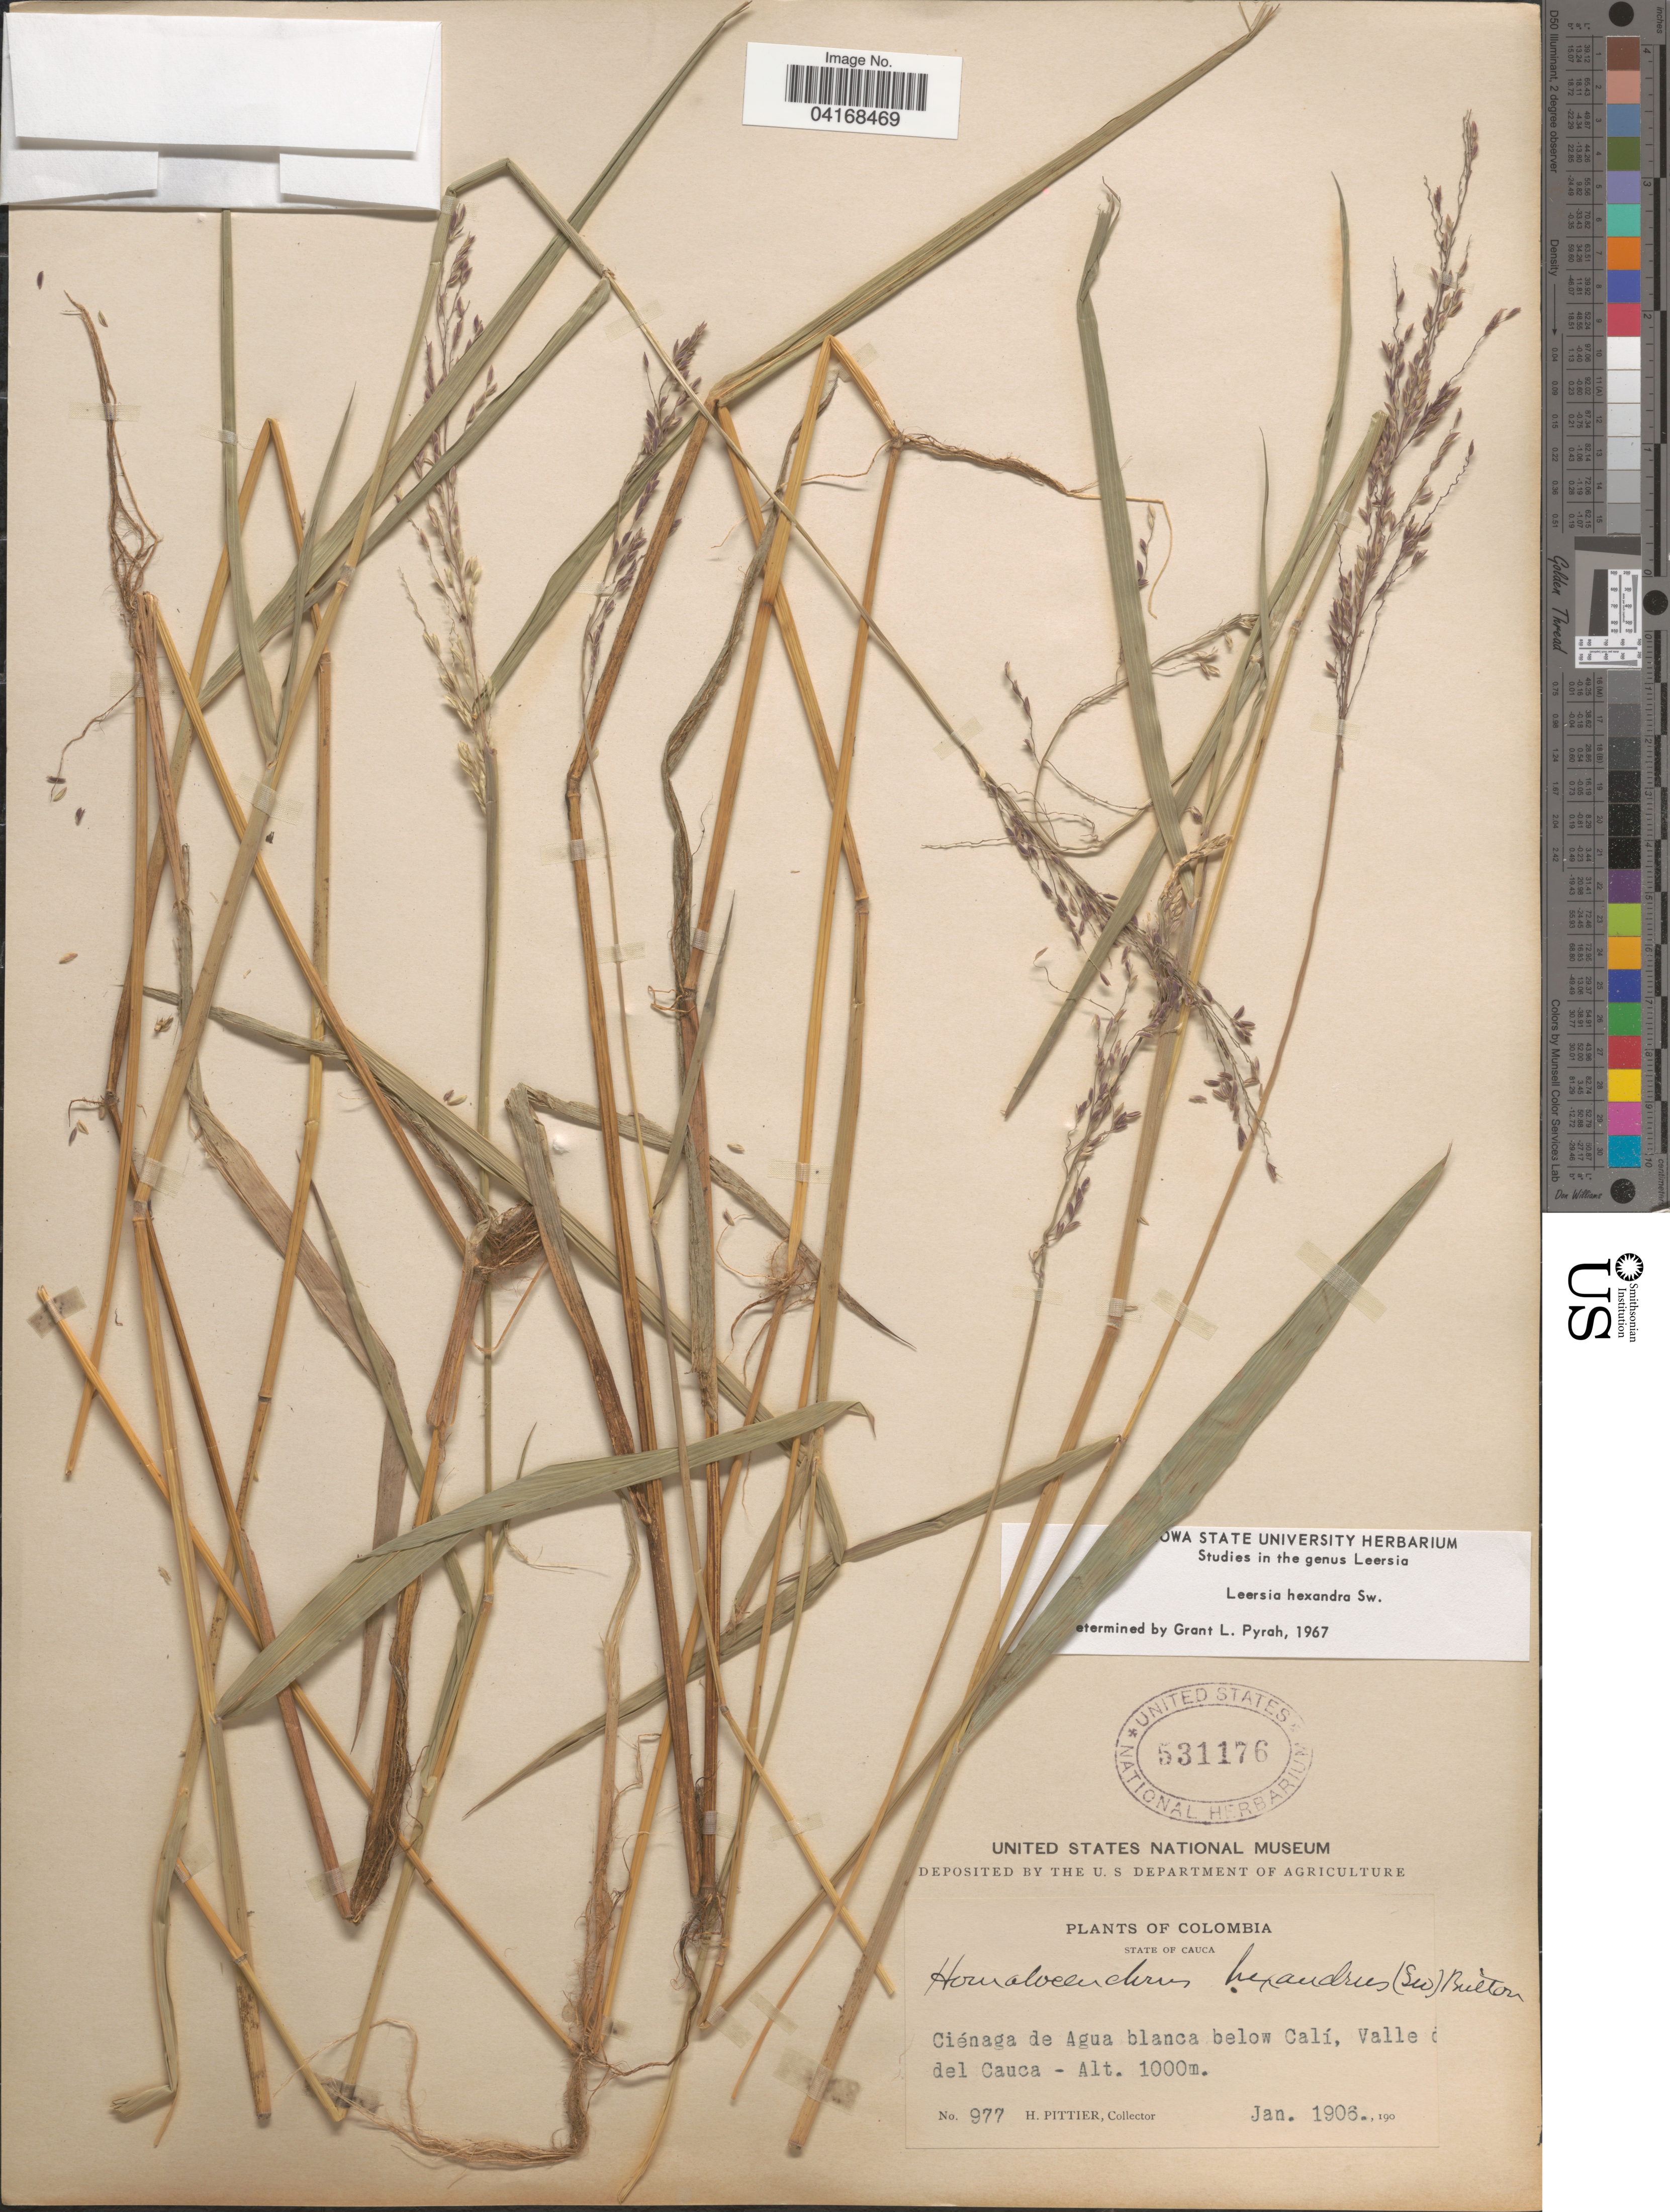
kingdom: Plantae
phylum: Tracheophyta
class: Liliopsida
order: Poales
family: Poaceae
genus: Leersia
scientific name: Leersia hexandra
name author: Sw.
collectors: H. F. Pittier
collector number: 977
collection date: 1906-01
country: Colombia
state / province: Cauca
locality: Ciénaga de Agua blanca below Calí, Valle del Cauca.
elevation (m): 1000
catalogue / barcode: US 531176